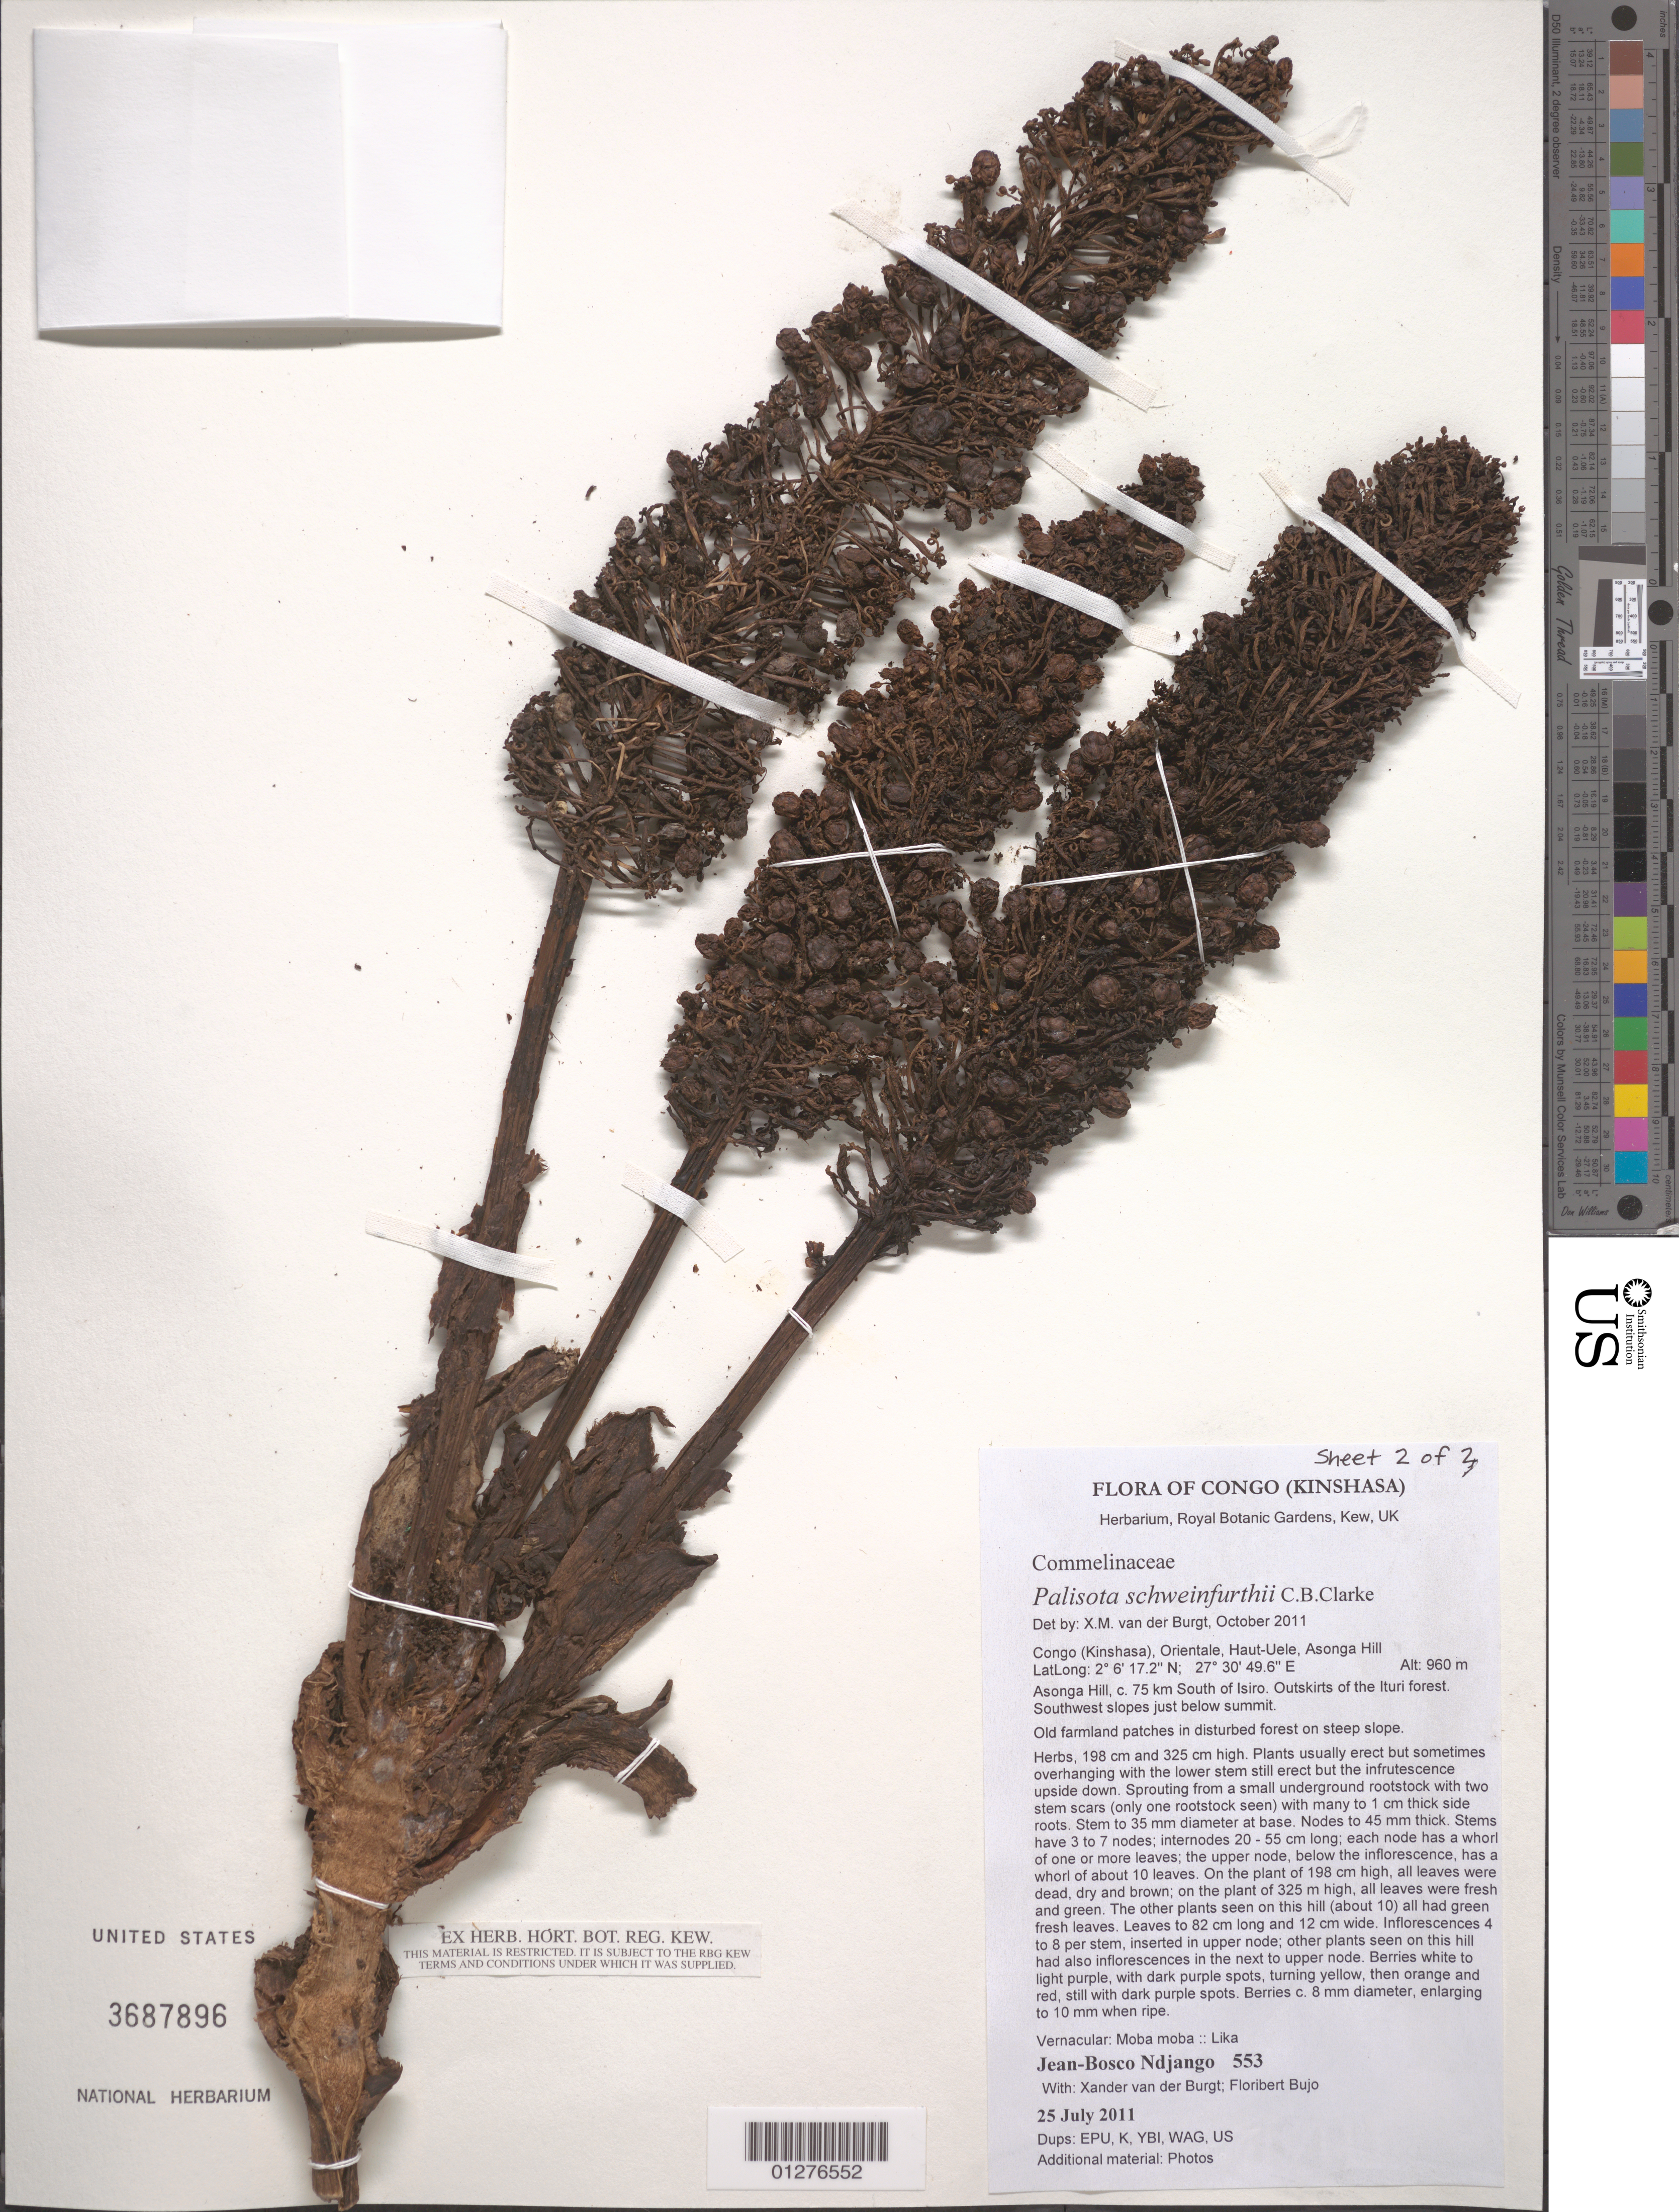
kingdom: Plantae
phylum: Tracheophyta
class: Liliopsida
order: Commelinales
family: Commelinaceae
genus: Palisota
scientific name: Palisota schweinfurthii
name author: C.B. Clarke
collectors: J. Ndjango et al.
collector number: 553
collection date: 2011-07-25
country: Congo, Democratic Republic of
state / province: Haut-Uele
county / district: Asonga Hill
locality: Kinshasa. c. 75 km South of Isiro. Outskirts of the Ituri forest. Southwest slopes just below summit.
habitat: Old farmland patches in disturbed forest on steep slope.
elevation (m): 960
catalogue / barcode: US 3687896